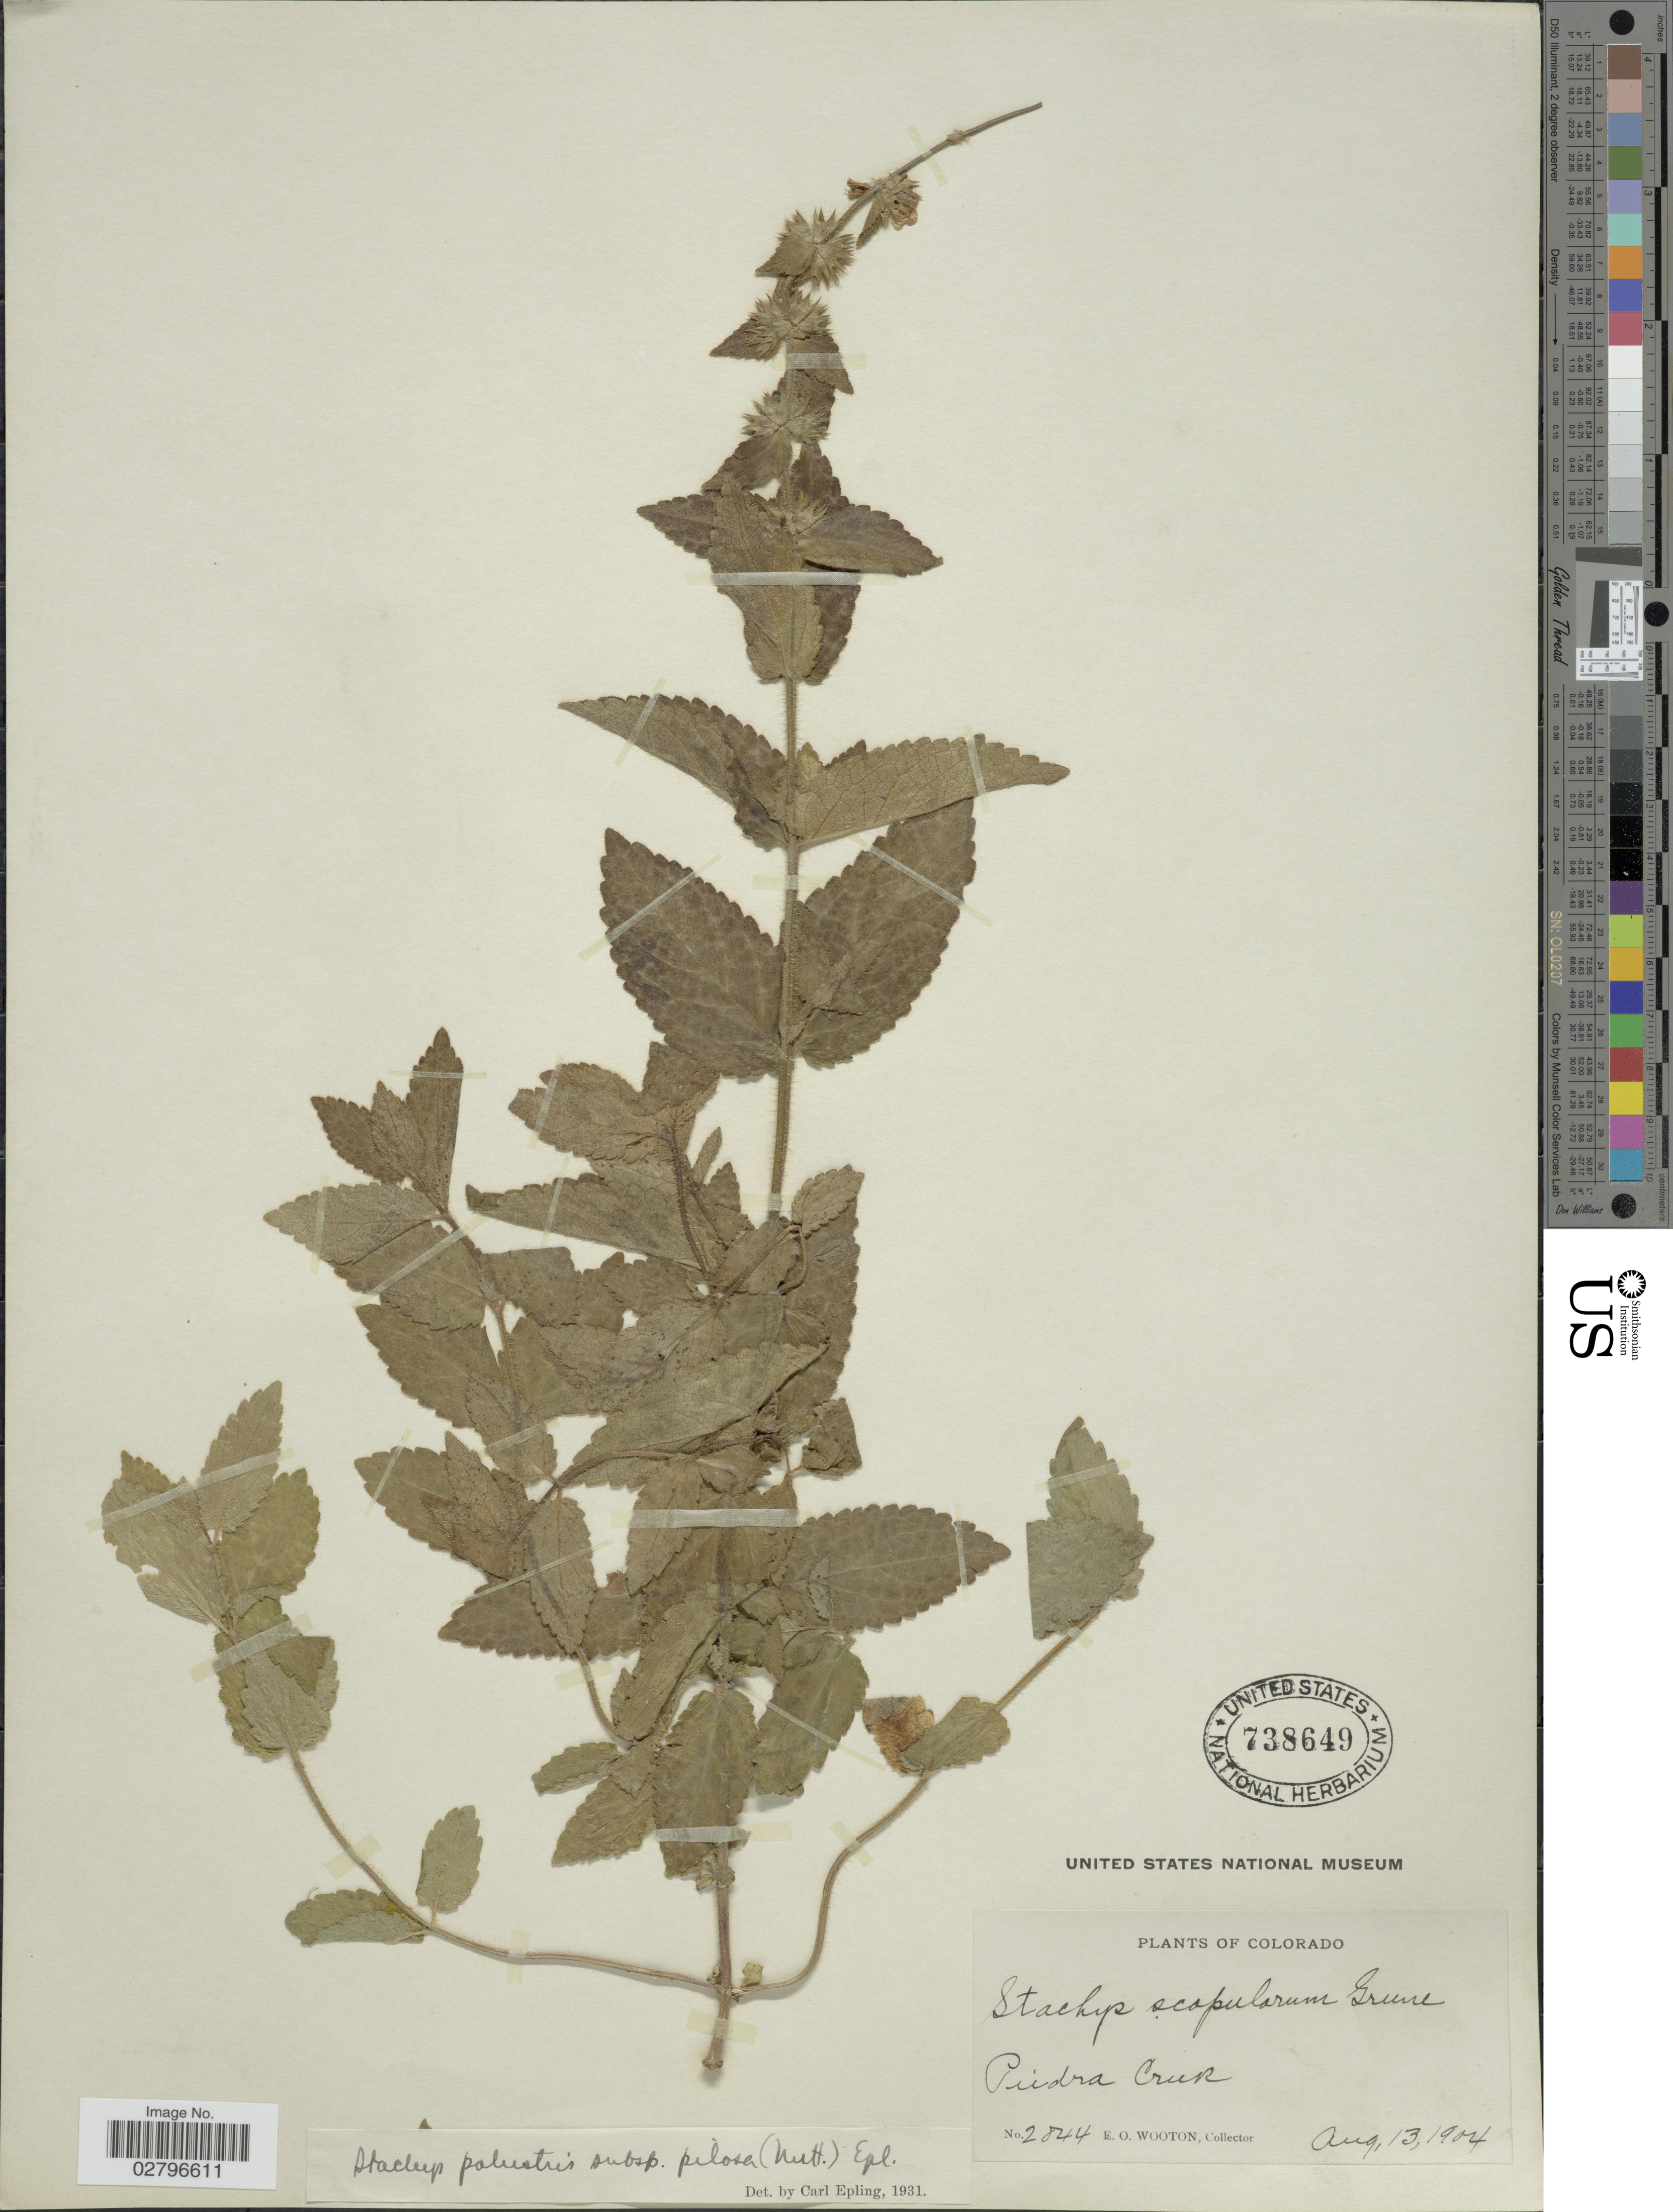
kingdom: Plantae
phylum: Tracheophyta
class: Magnoliopsida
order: Lamiales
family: Lamiaceae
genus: Stachys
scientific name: Stachys palustris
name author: L.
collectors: E. O. Wooton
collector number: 2044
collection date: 1904-08-13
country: United States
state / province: Colorado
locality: Piedra Creek.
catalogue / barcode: US 738649